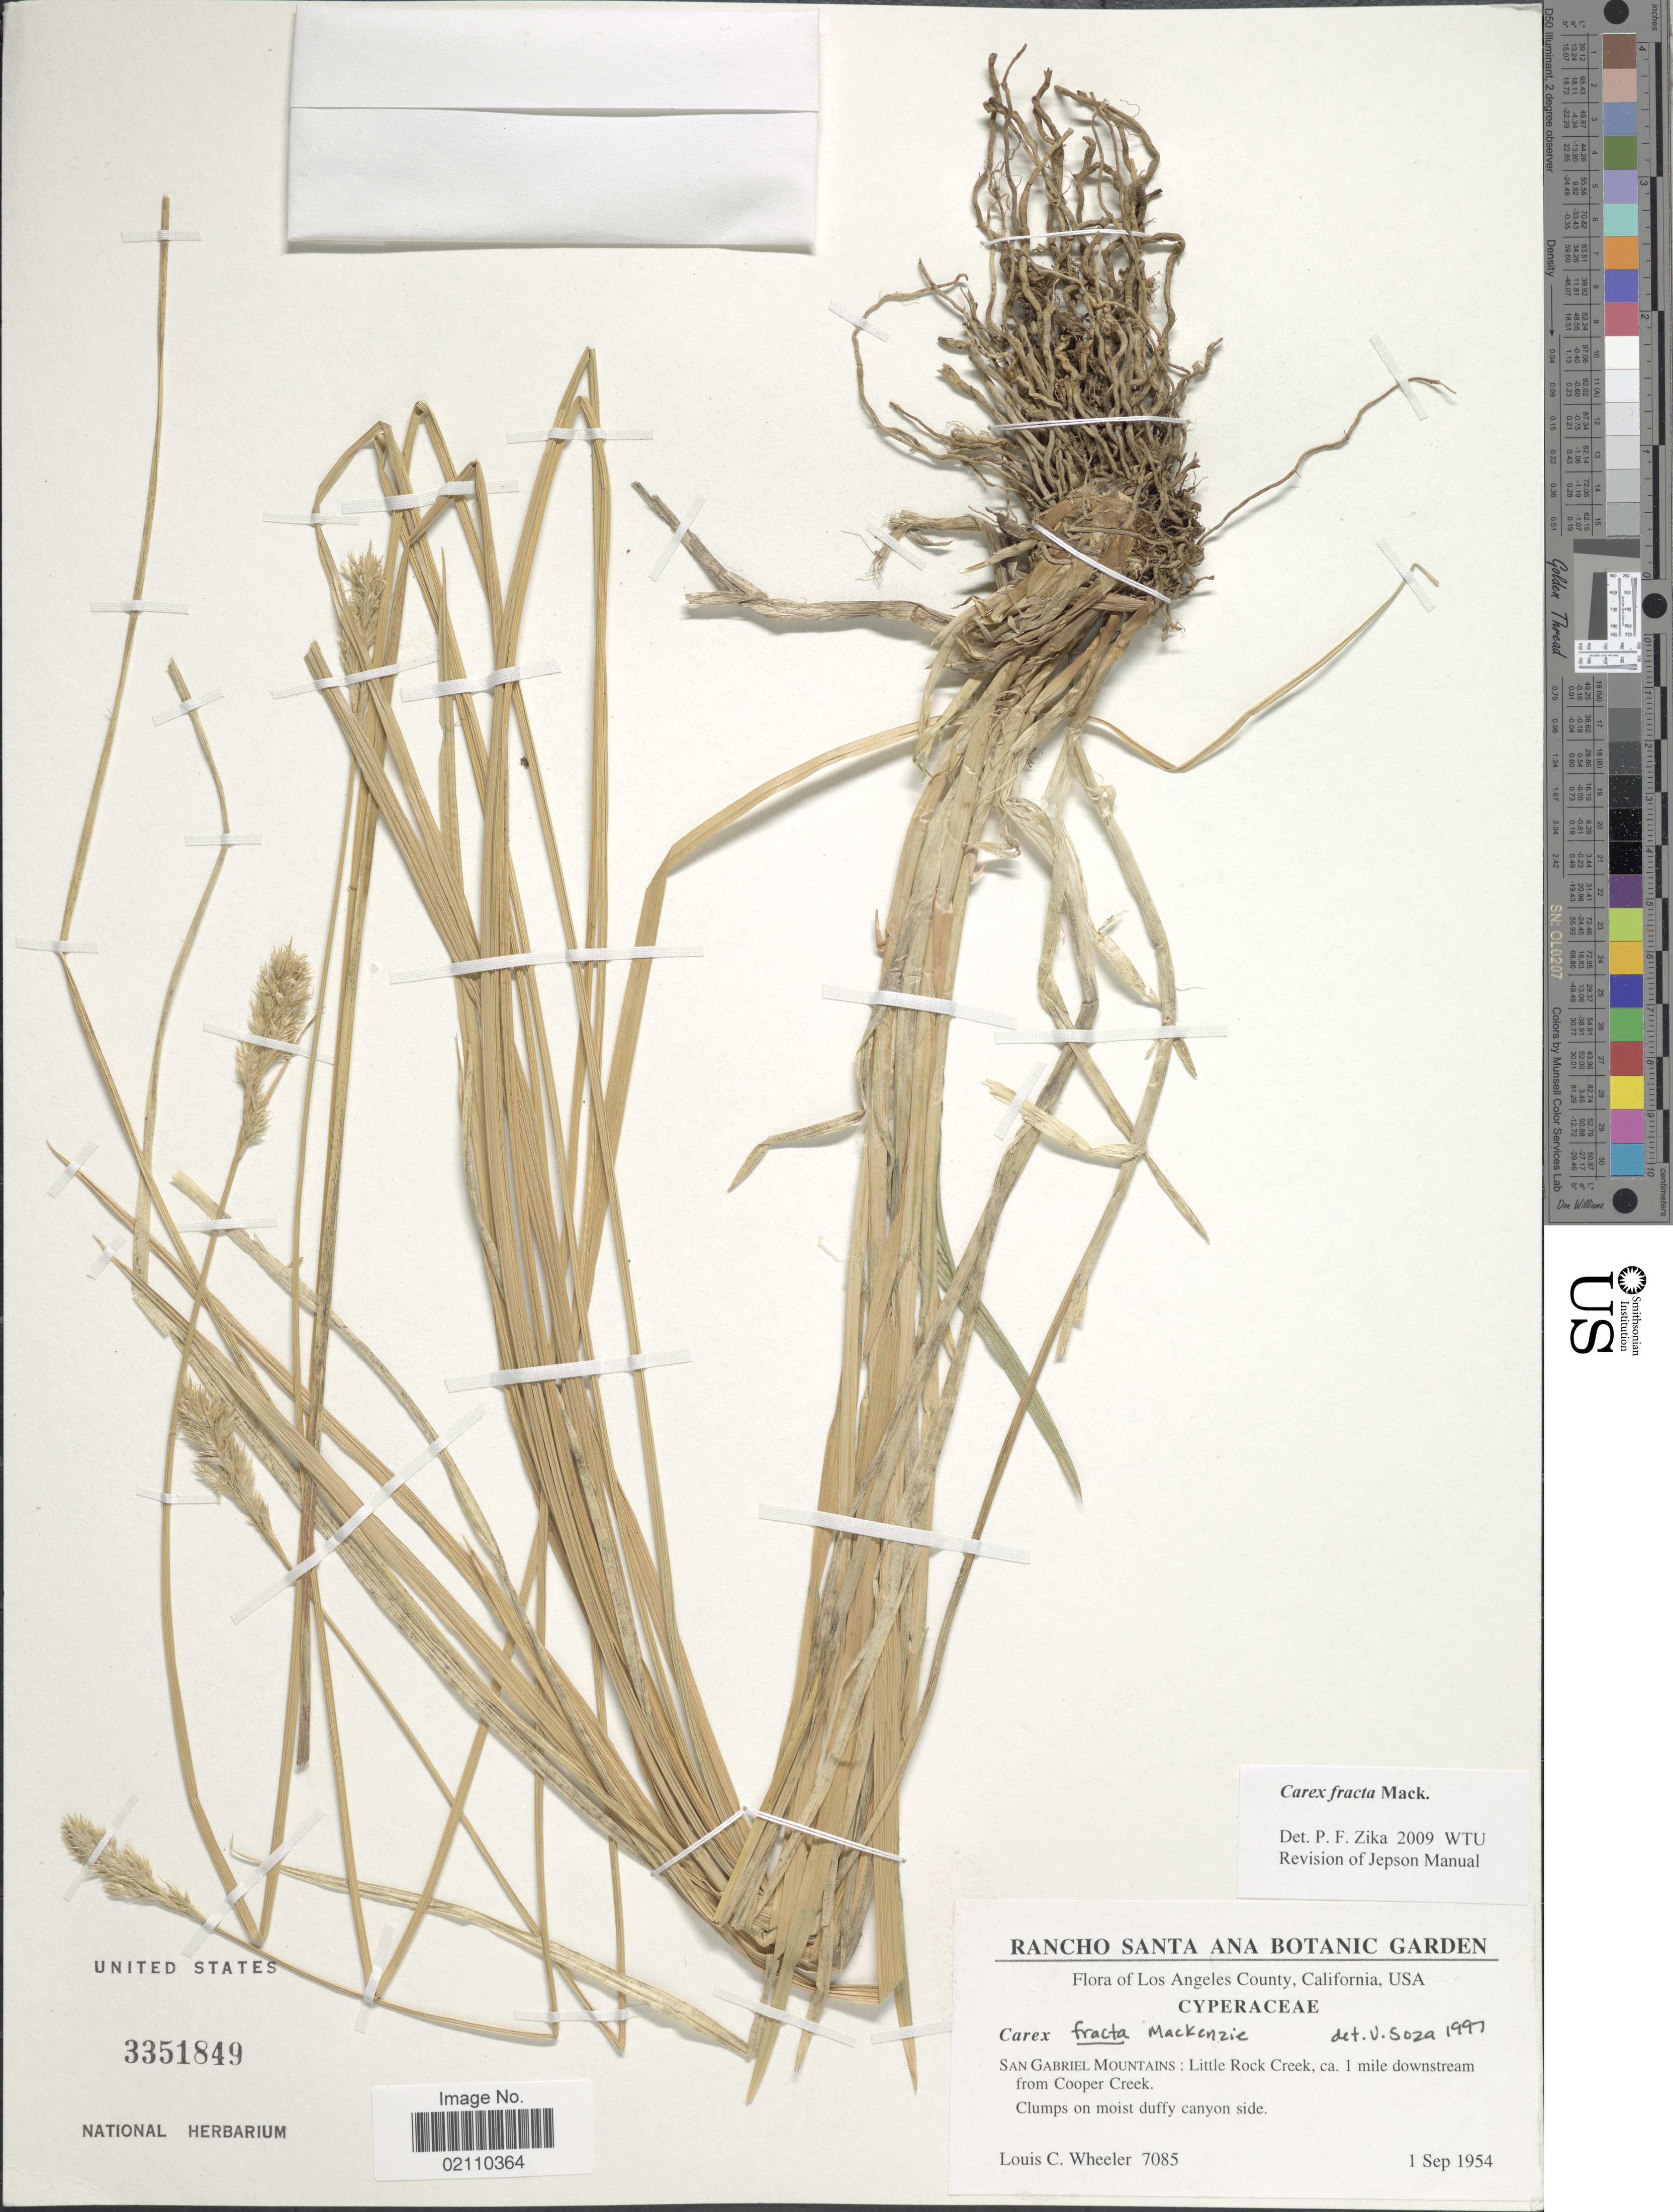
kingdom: Plantae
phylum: Tracheophyta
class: Liliopsida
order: Poales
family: Cyperaceae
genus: Carex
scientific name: Carex fracta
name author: Mack.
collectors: L. C. Wheeler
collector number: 7085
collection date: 1954-09-01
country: United States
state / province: California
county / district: Los Angeles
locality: Los Angeles County, San Gabriel Mountains: Little Rock Creek, ca. 1 mile downstream from Cooper Creek, on moist duffy canyon side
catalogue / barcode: US 3351849